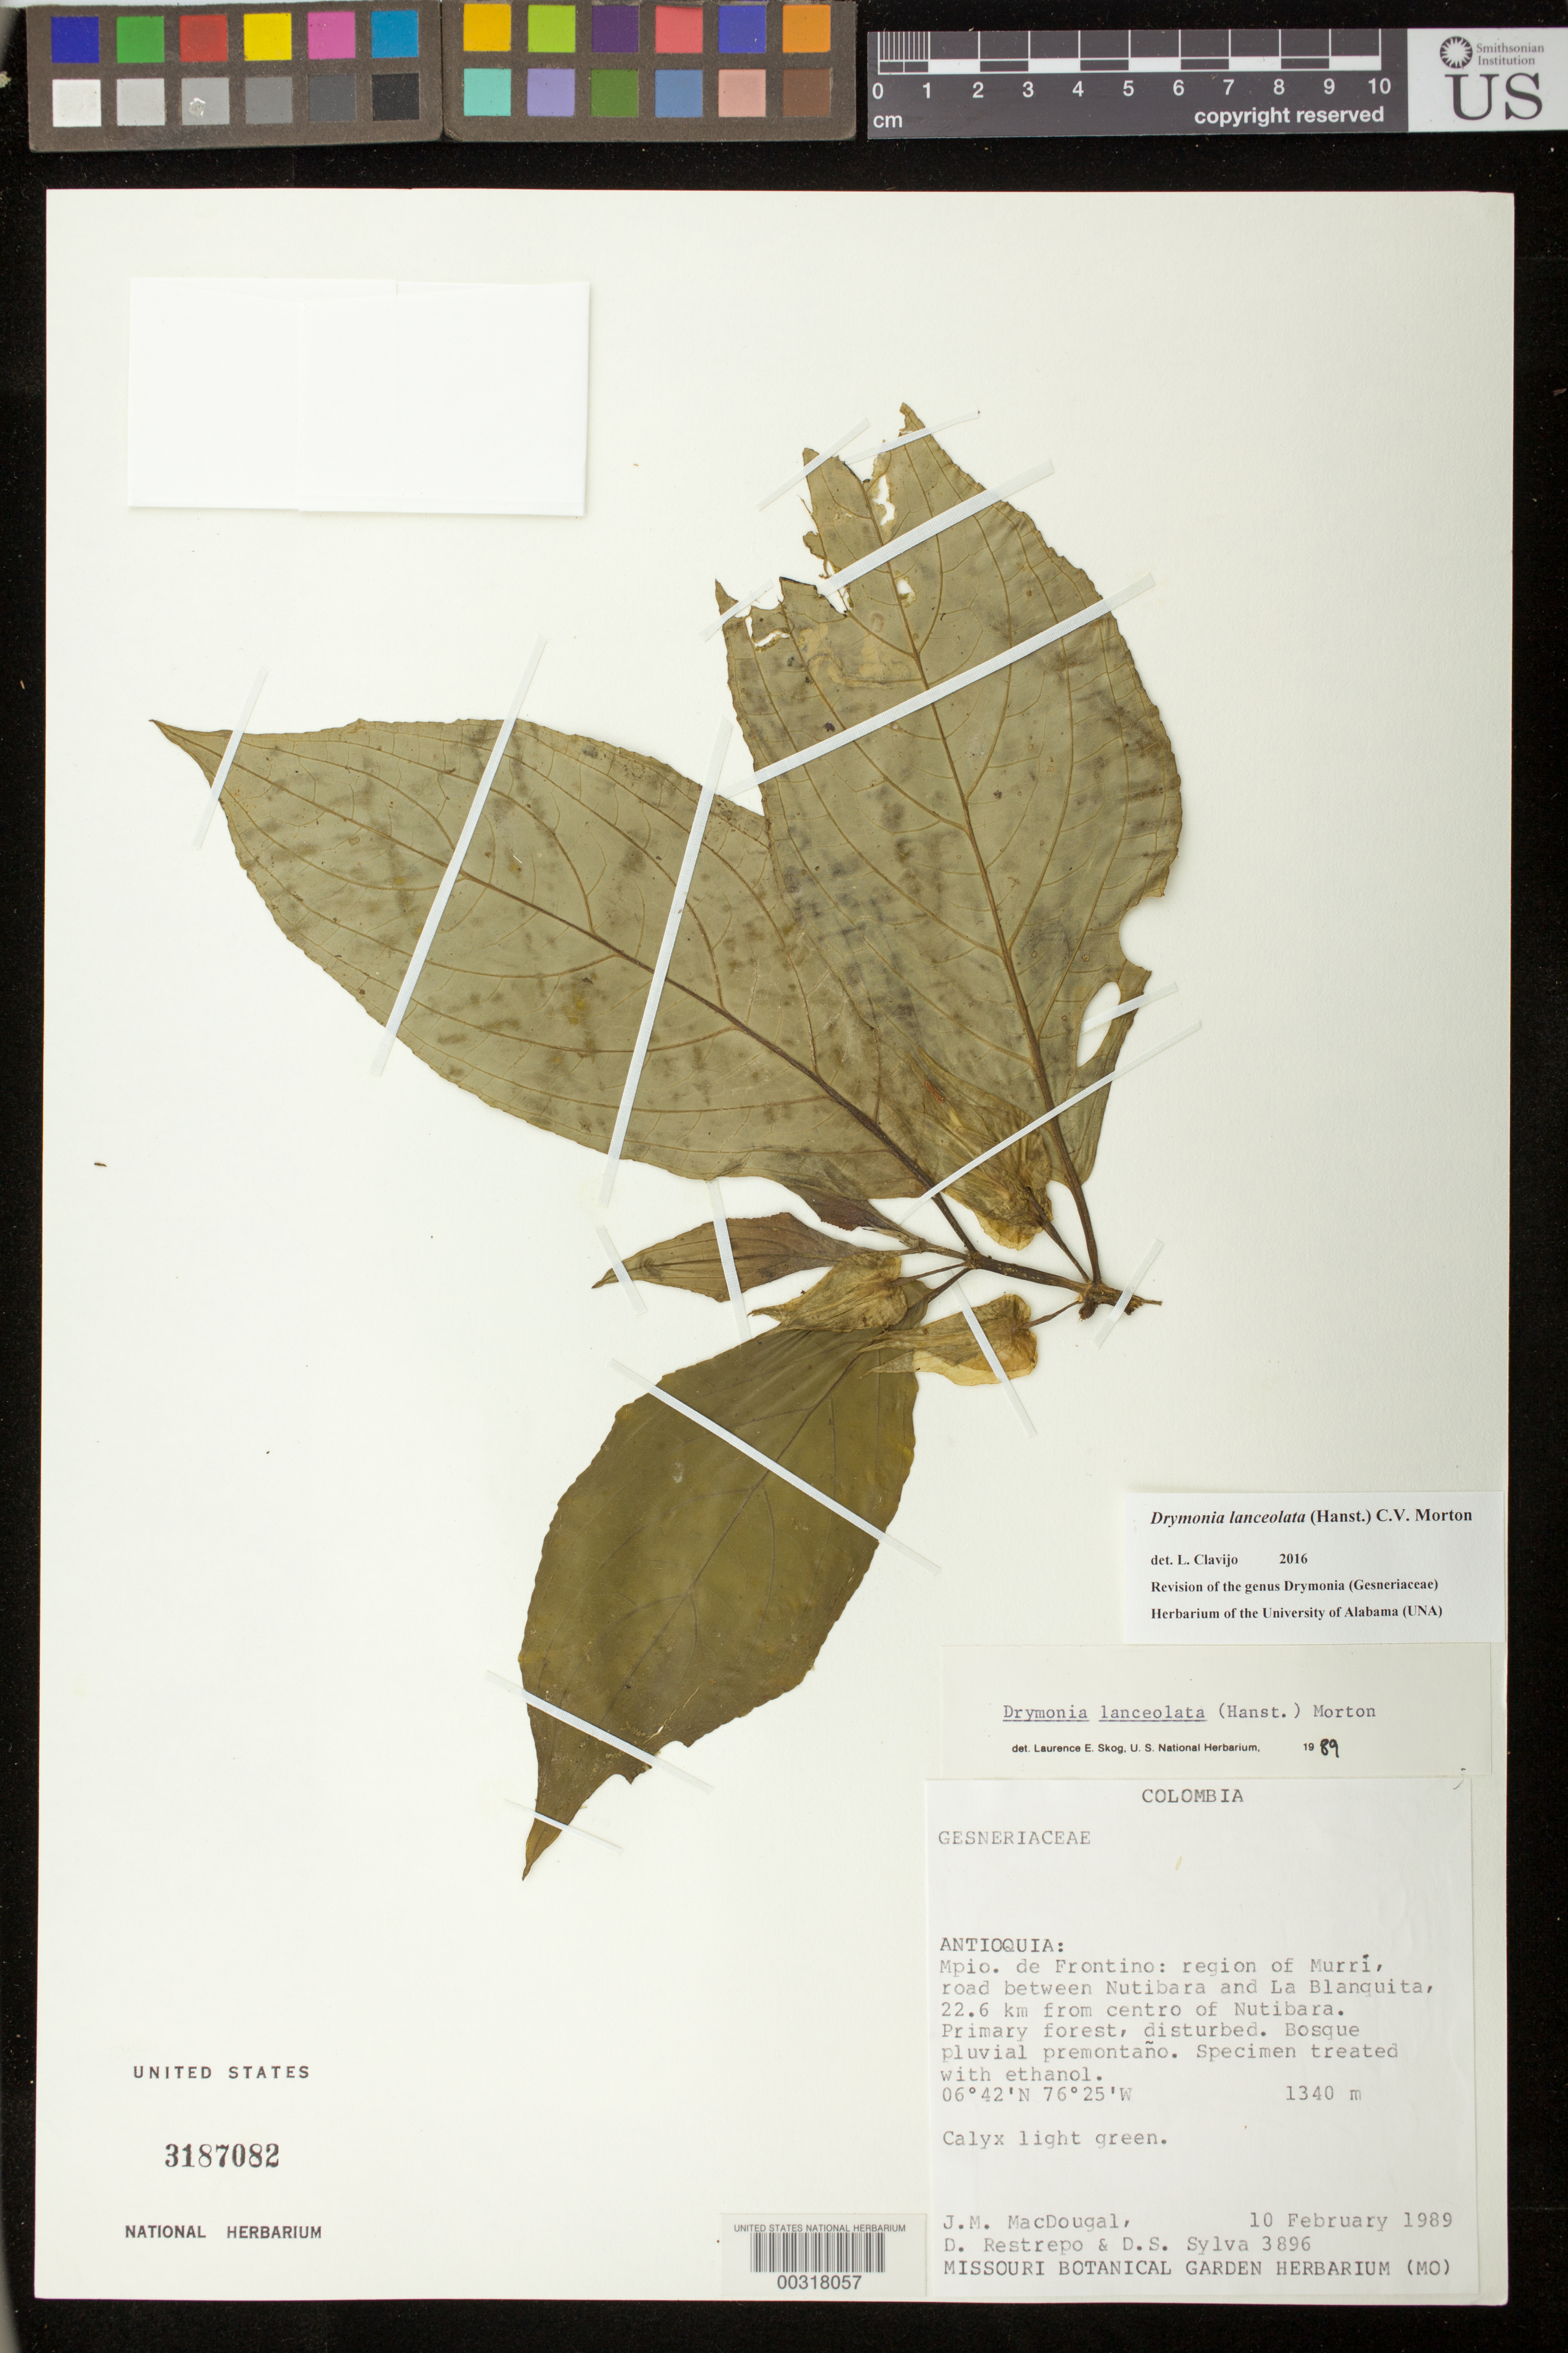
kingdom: Plantae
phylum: Tracheophyta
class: Magnoliopsida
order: Lamiales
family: Gesneriaceae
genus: Drymonia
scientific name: Drymonia lanceolata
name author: (Hanst.) C.V. Morton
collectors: J. M. MacDougal, D. Restrepo & D. Sylva-S.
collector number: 3896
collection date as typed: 10 Feb 1989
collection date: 1989-02-10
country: Colombia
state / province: Antioquia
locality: Mun. of Frontino, region of Murri, road between Nutibara and La Blanquita, 22.6 km from Centro of Nutibara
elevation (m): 1340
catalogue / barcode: US 3187082